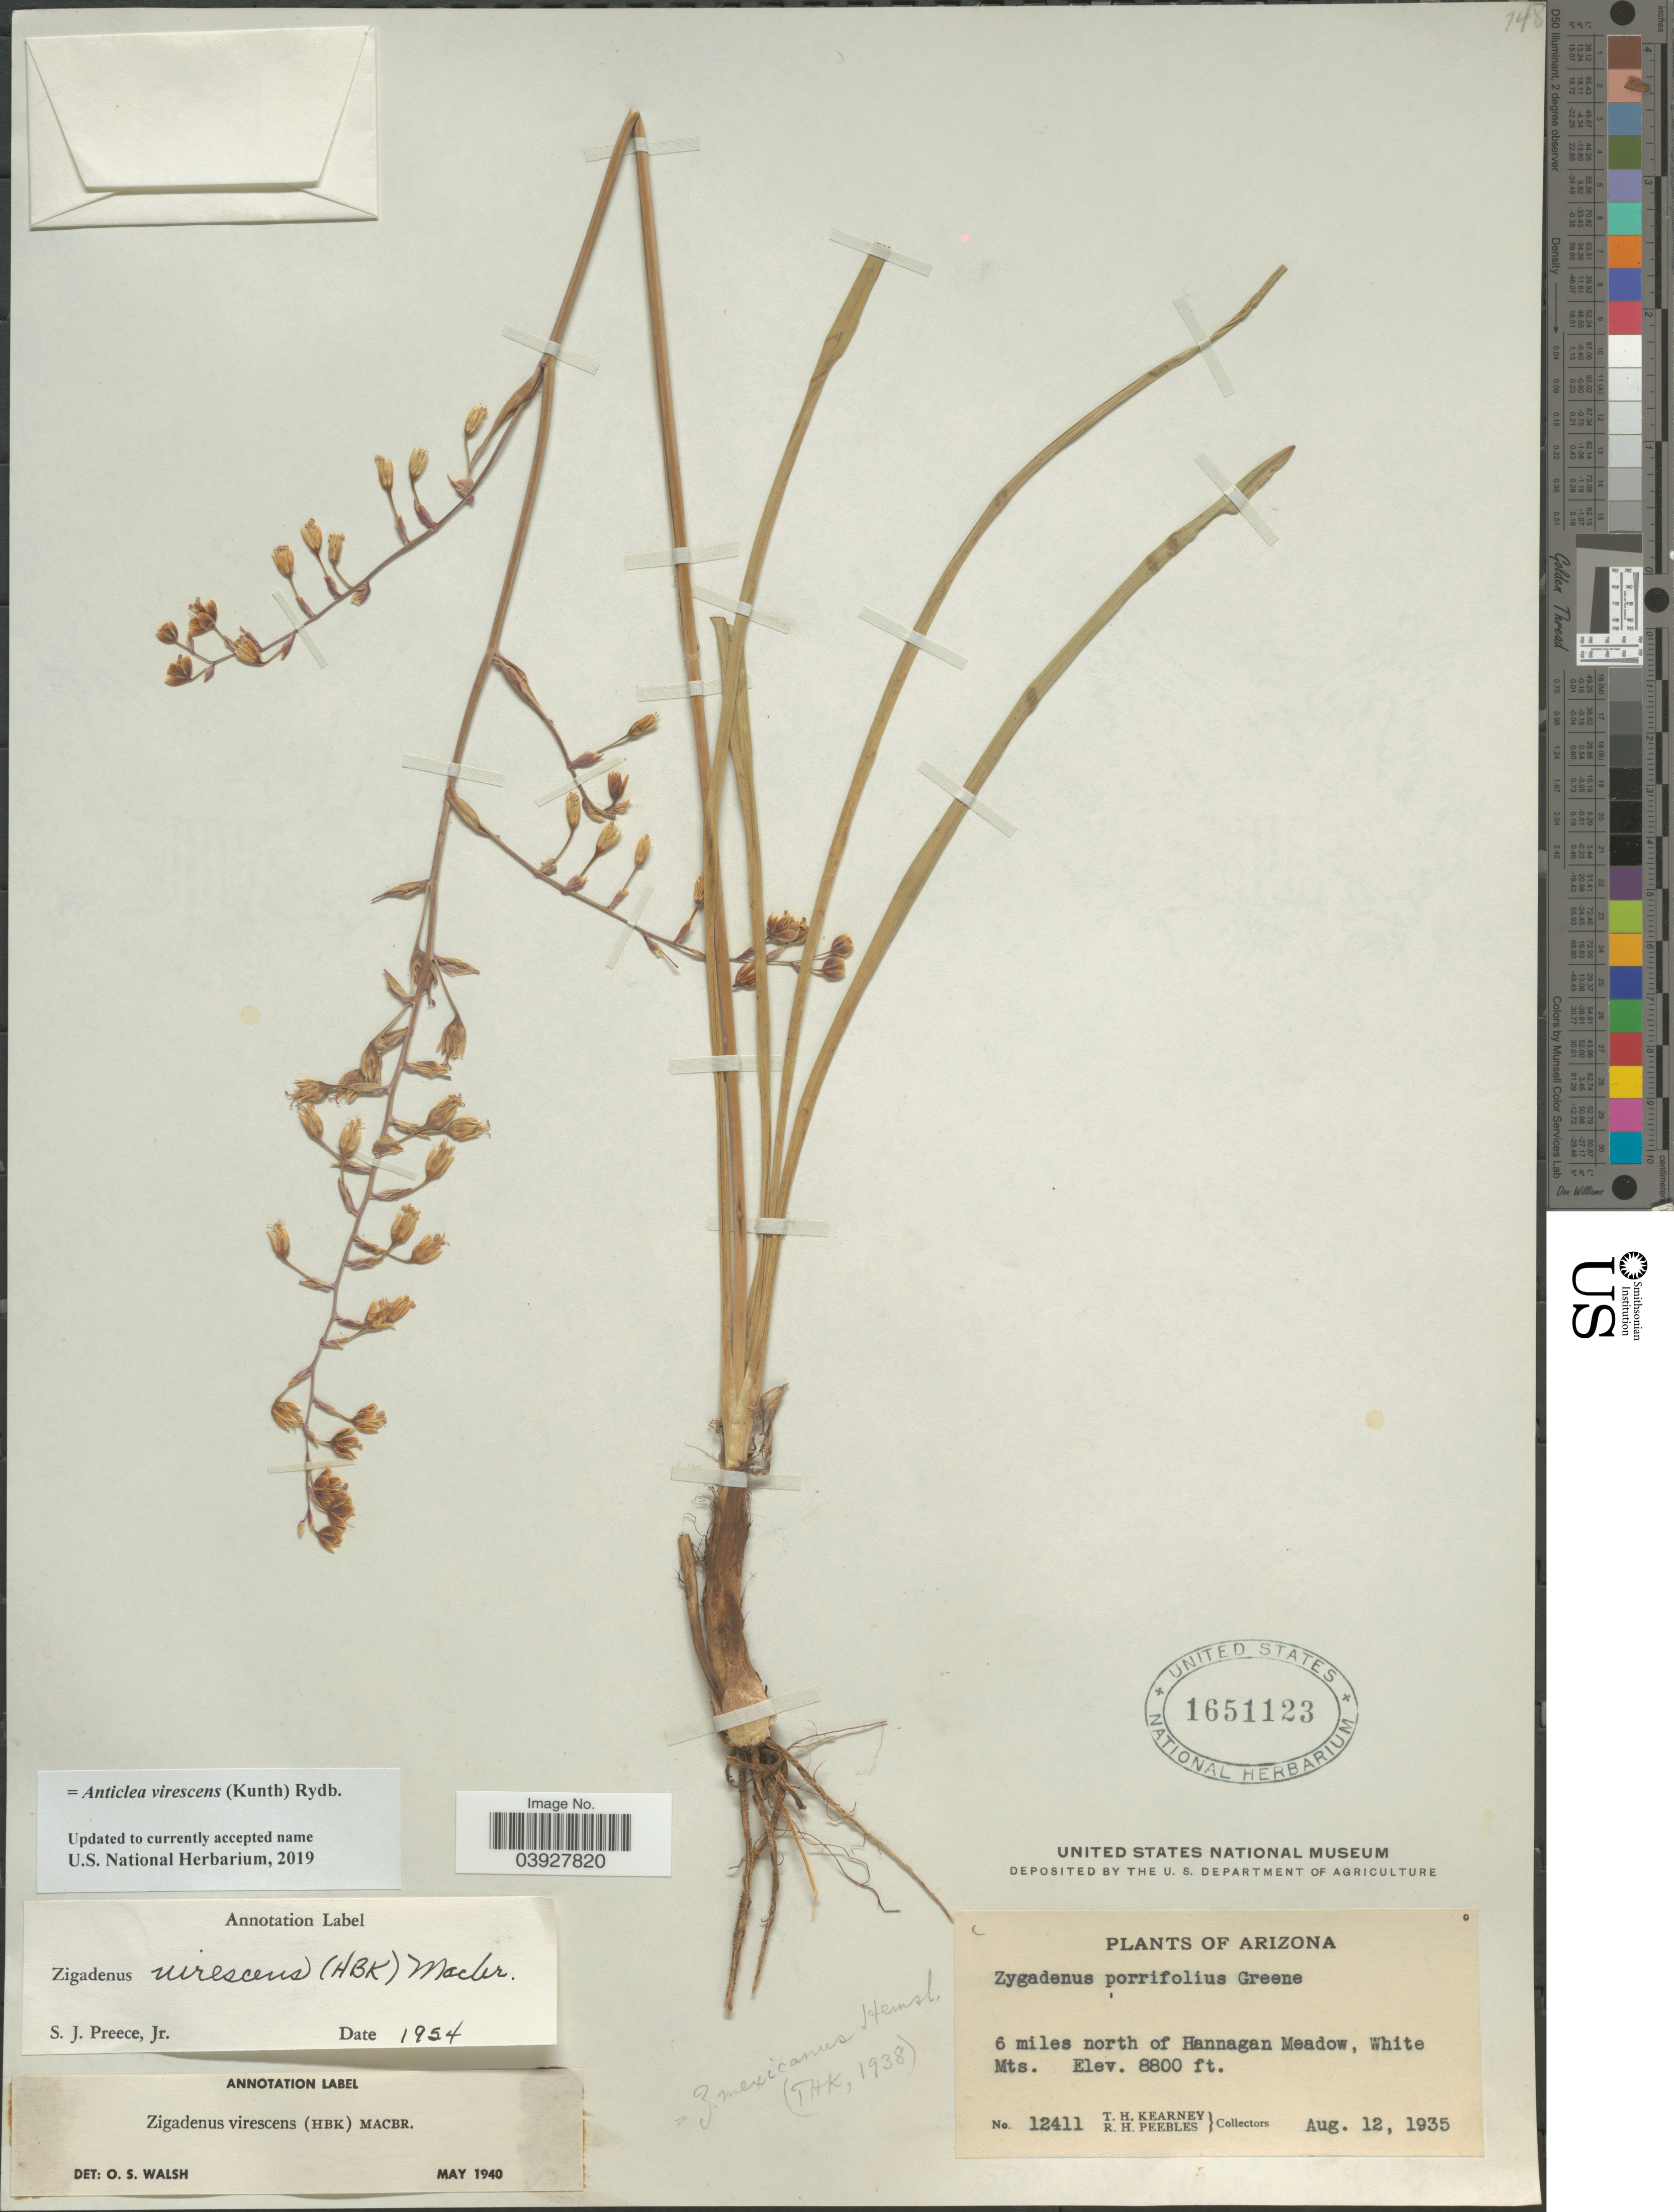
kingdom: Plantae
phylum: Tracheophyta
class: Liliopsida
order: Liliales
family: Melanthiaceae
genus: Anticlea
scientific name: Anticlea virescens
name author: (Kunth) Rydb.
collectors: T. H. Kearney & R. H. Peebles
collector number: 12411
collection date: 1935-08-12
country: United States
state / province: Arizona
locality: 6 miles north of Hannagan Meadow, White Mts.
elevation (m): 2682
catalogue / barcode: US 1651123